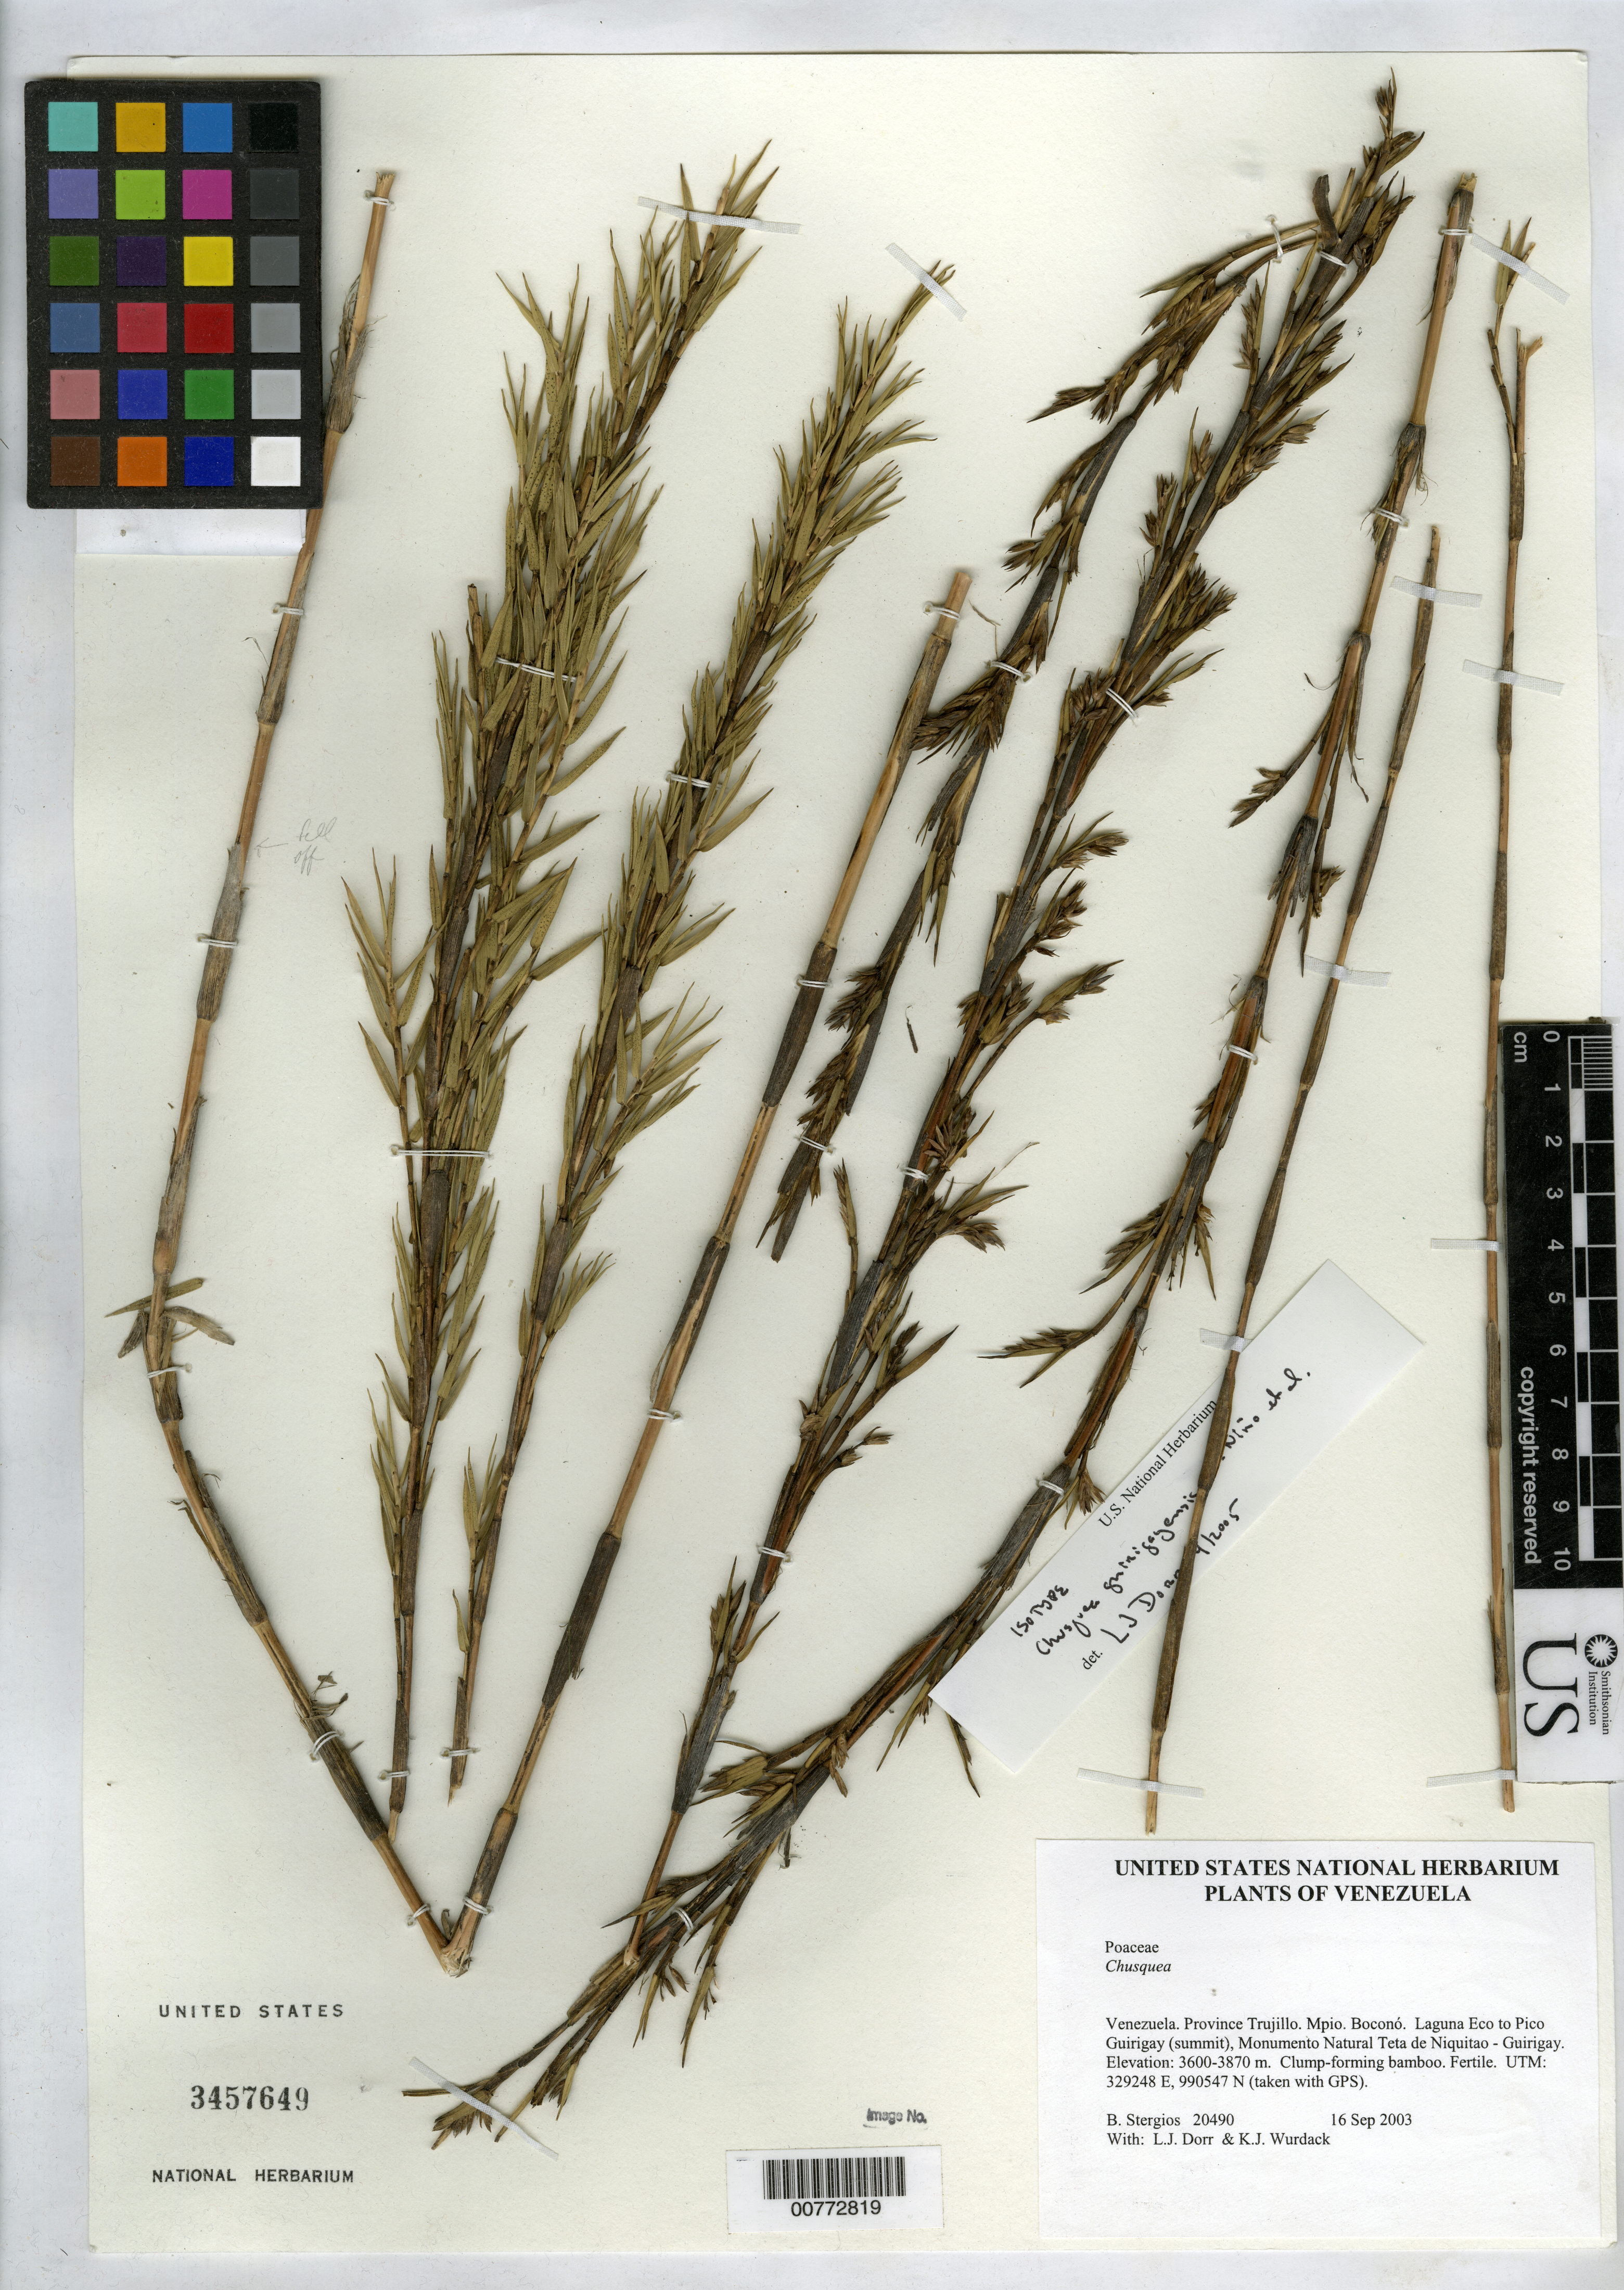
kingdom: Plantae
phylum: Tracheophyta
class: Liliopsida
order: Poales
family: Poaceae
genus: Chusquea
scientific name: Chusquea guirigayensis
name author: S.M. Niño et al.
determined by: Dorr, L. J., (BOT), Smithsonian Institution - National Museum of Natural History (UNITED STATES)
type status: Isotype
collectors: B. G. Stergios, L. J. Dorr & K. Wurdack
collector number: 20490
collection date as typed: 16 Sep 2003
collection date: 2003-09-16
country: Venezuela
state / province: Trujillo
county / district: Boconó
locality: Laguna Eco to Pico Guirigay (summit), Monumento Natural Teta de Niquitao - Guirigay.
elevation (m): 3600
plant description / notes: Holotype at PORT.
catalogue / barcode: US 3457649